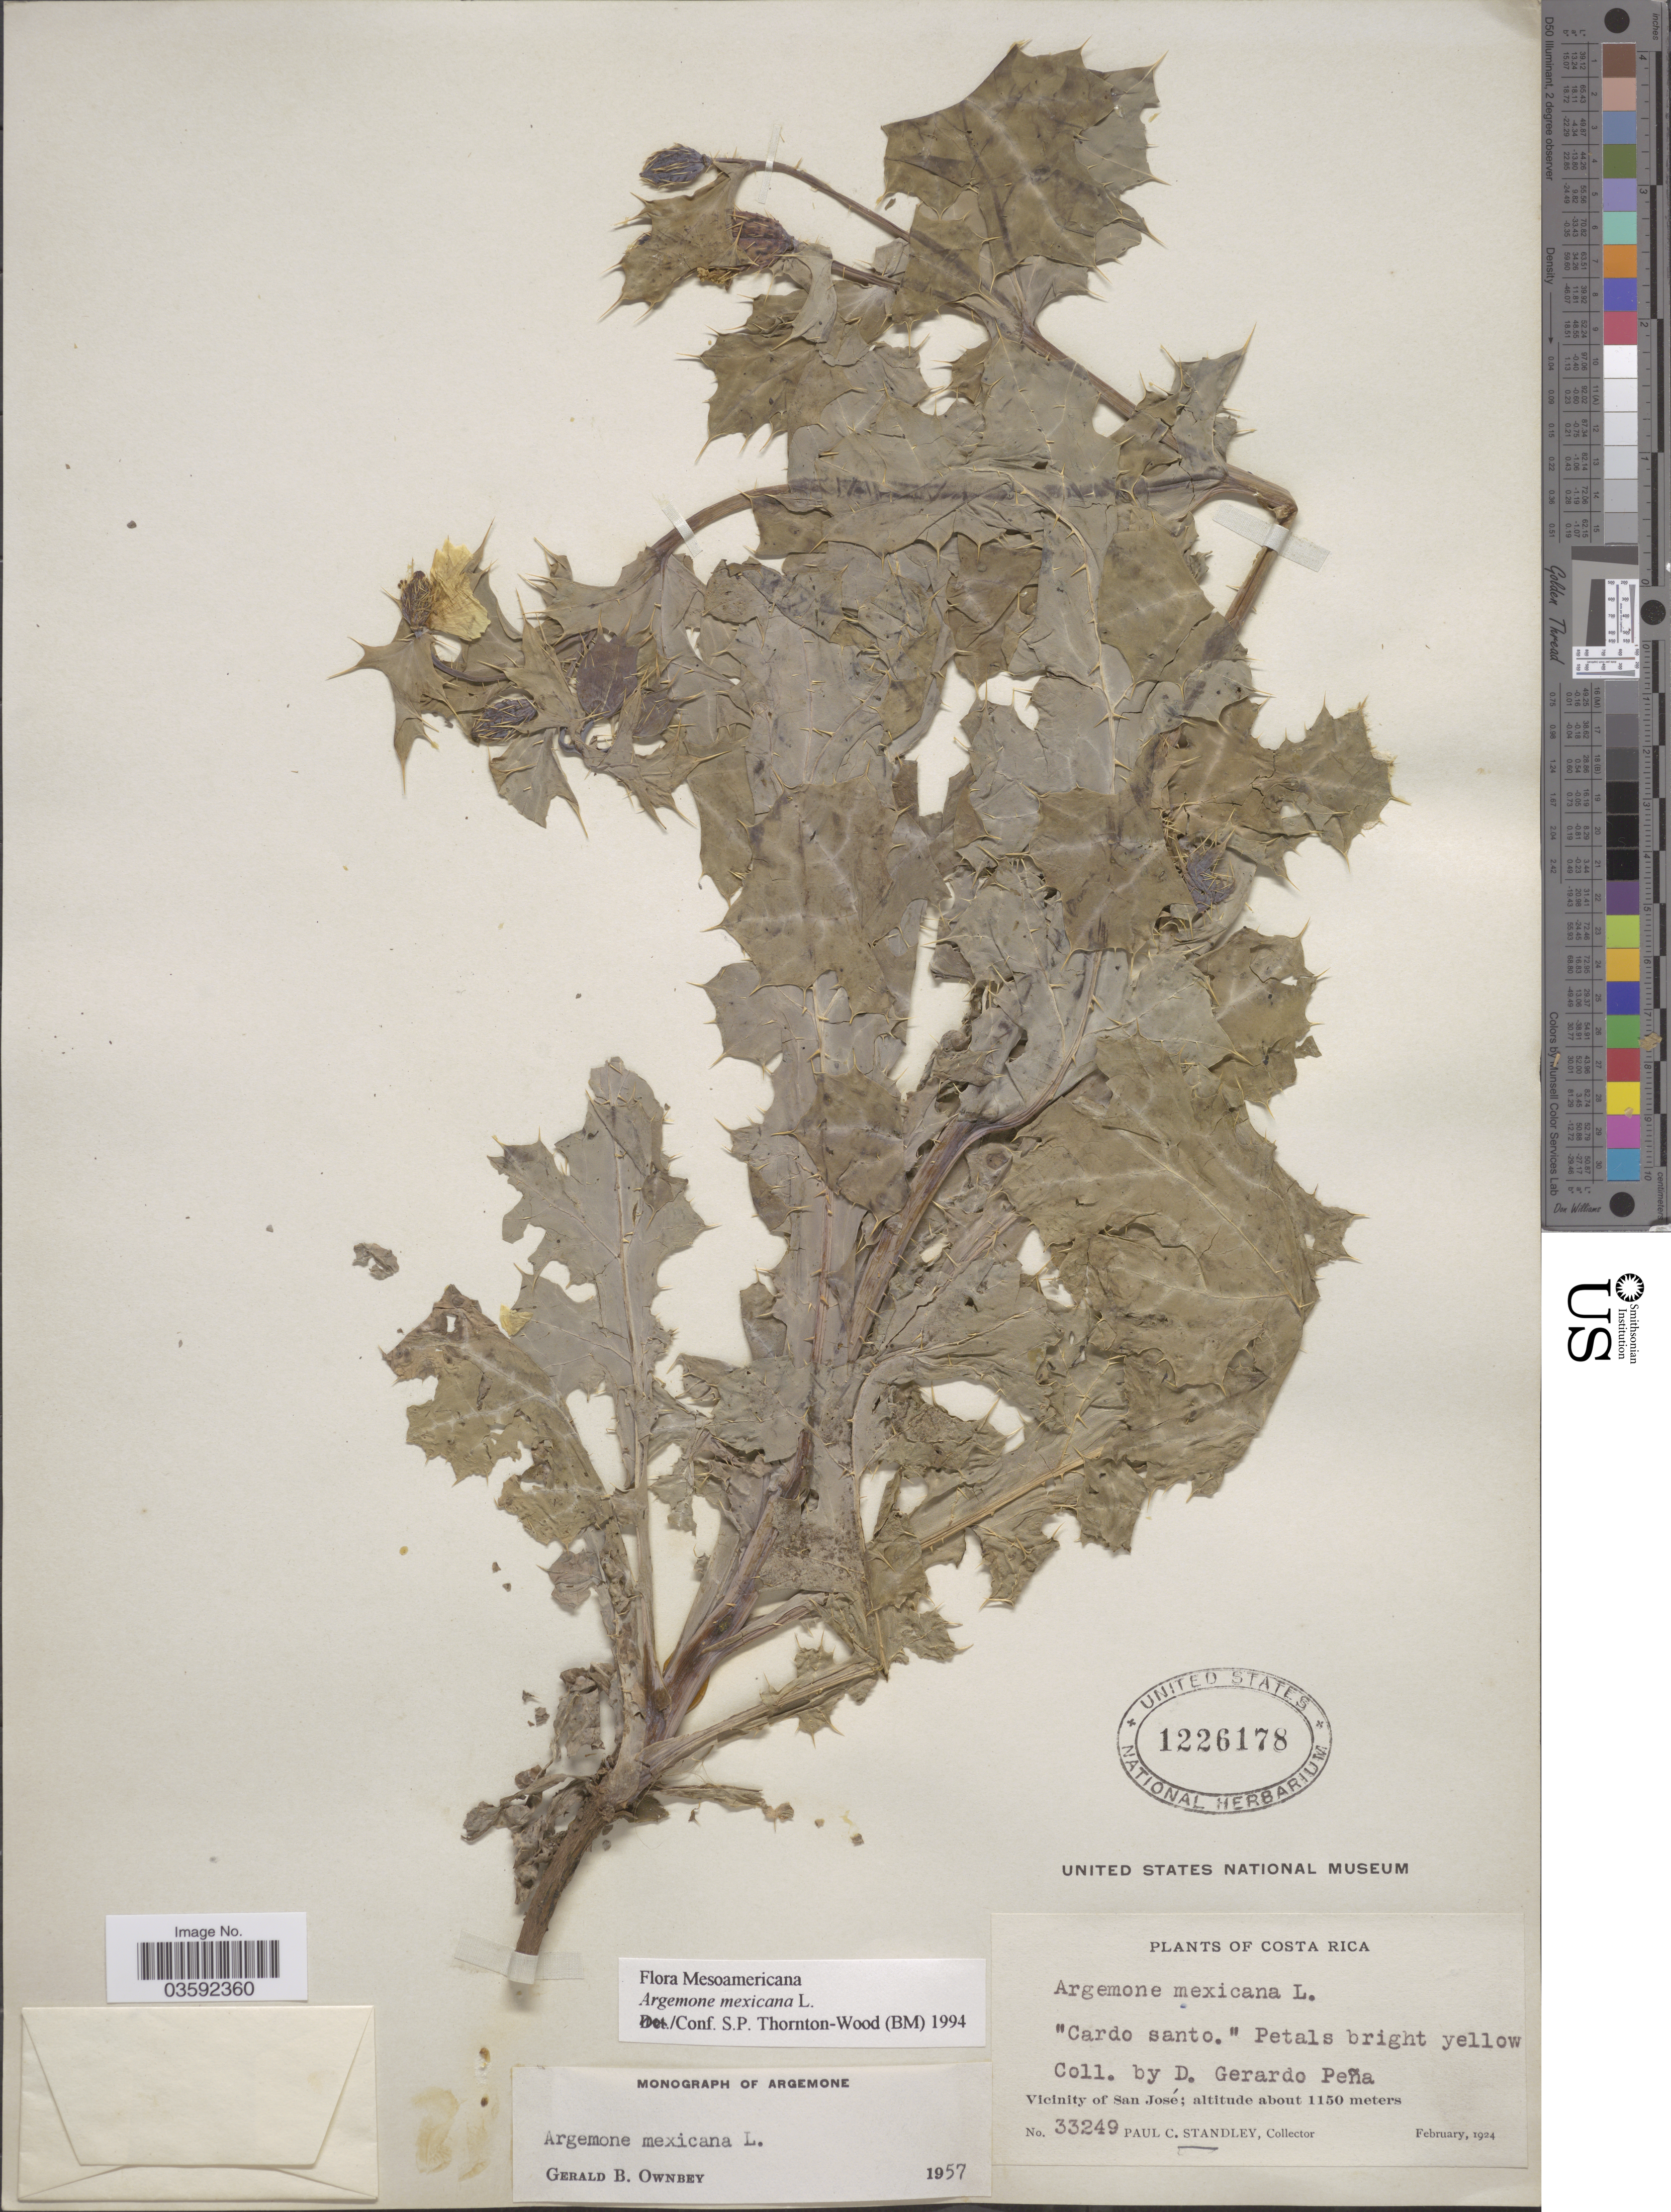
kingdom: Plantae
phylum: Tracheophyta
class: Magnoliopsida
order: Ranunculales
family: Papaveraceae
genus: Argemone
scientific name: Argemone mexicana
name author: L.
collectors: D. Peña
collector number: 33249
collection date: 1924-02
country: Costa Rica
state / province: San José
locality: Vicinity of San José.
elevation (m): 1150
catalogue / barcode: US 1226178